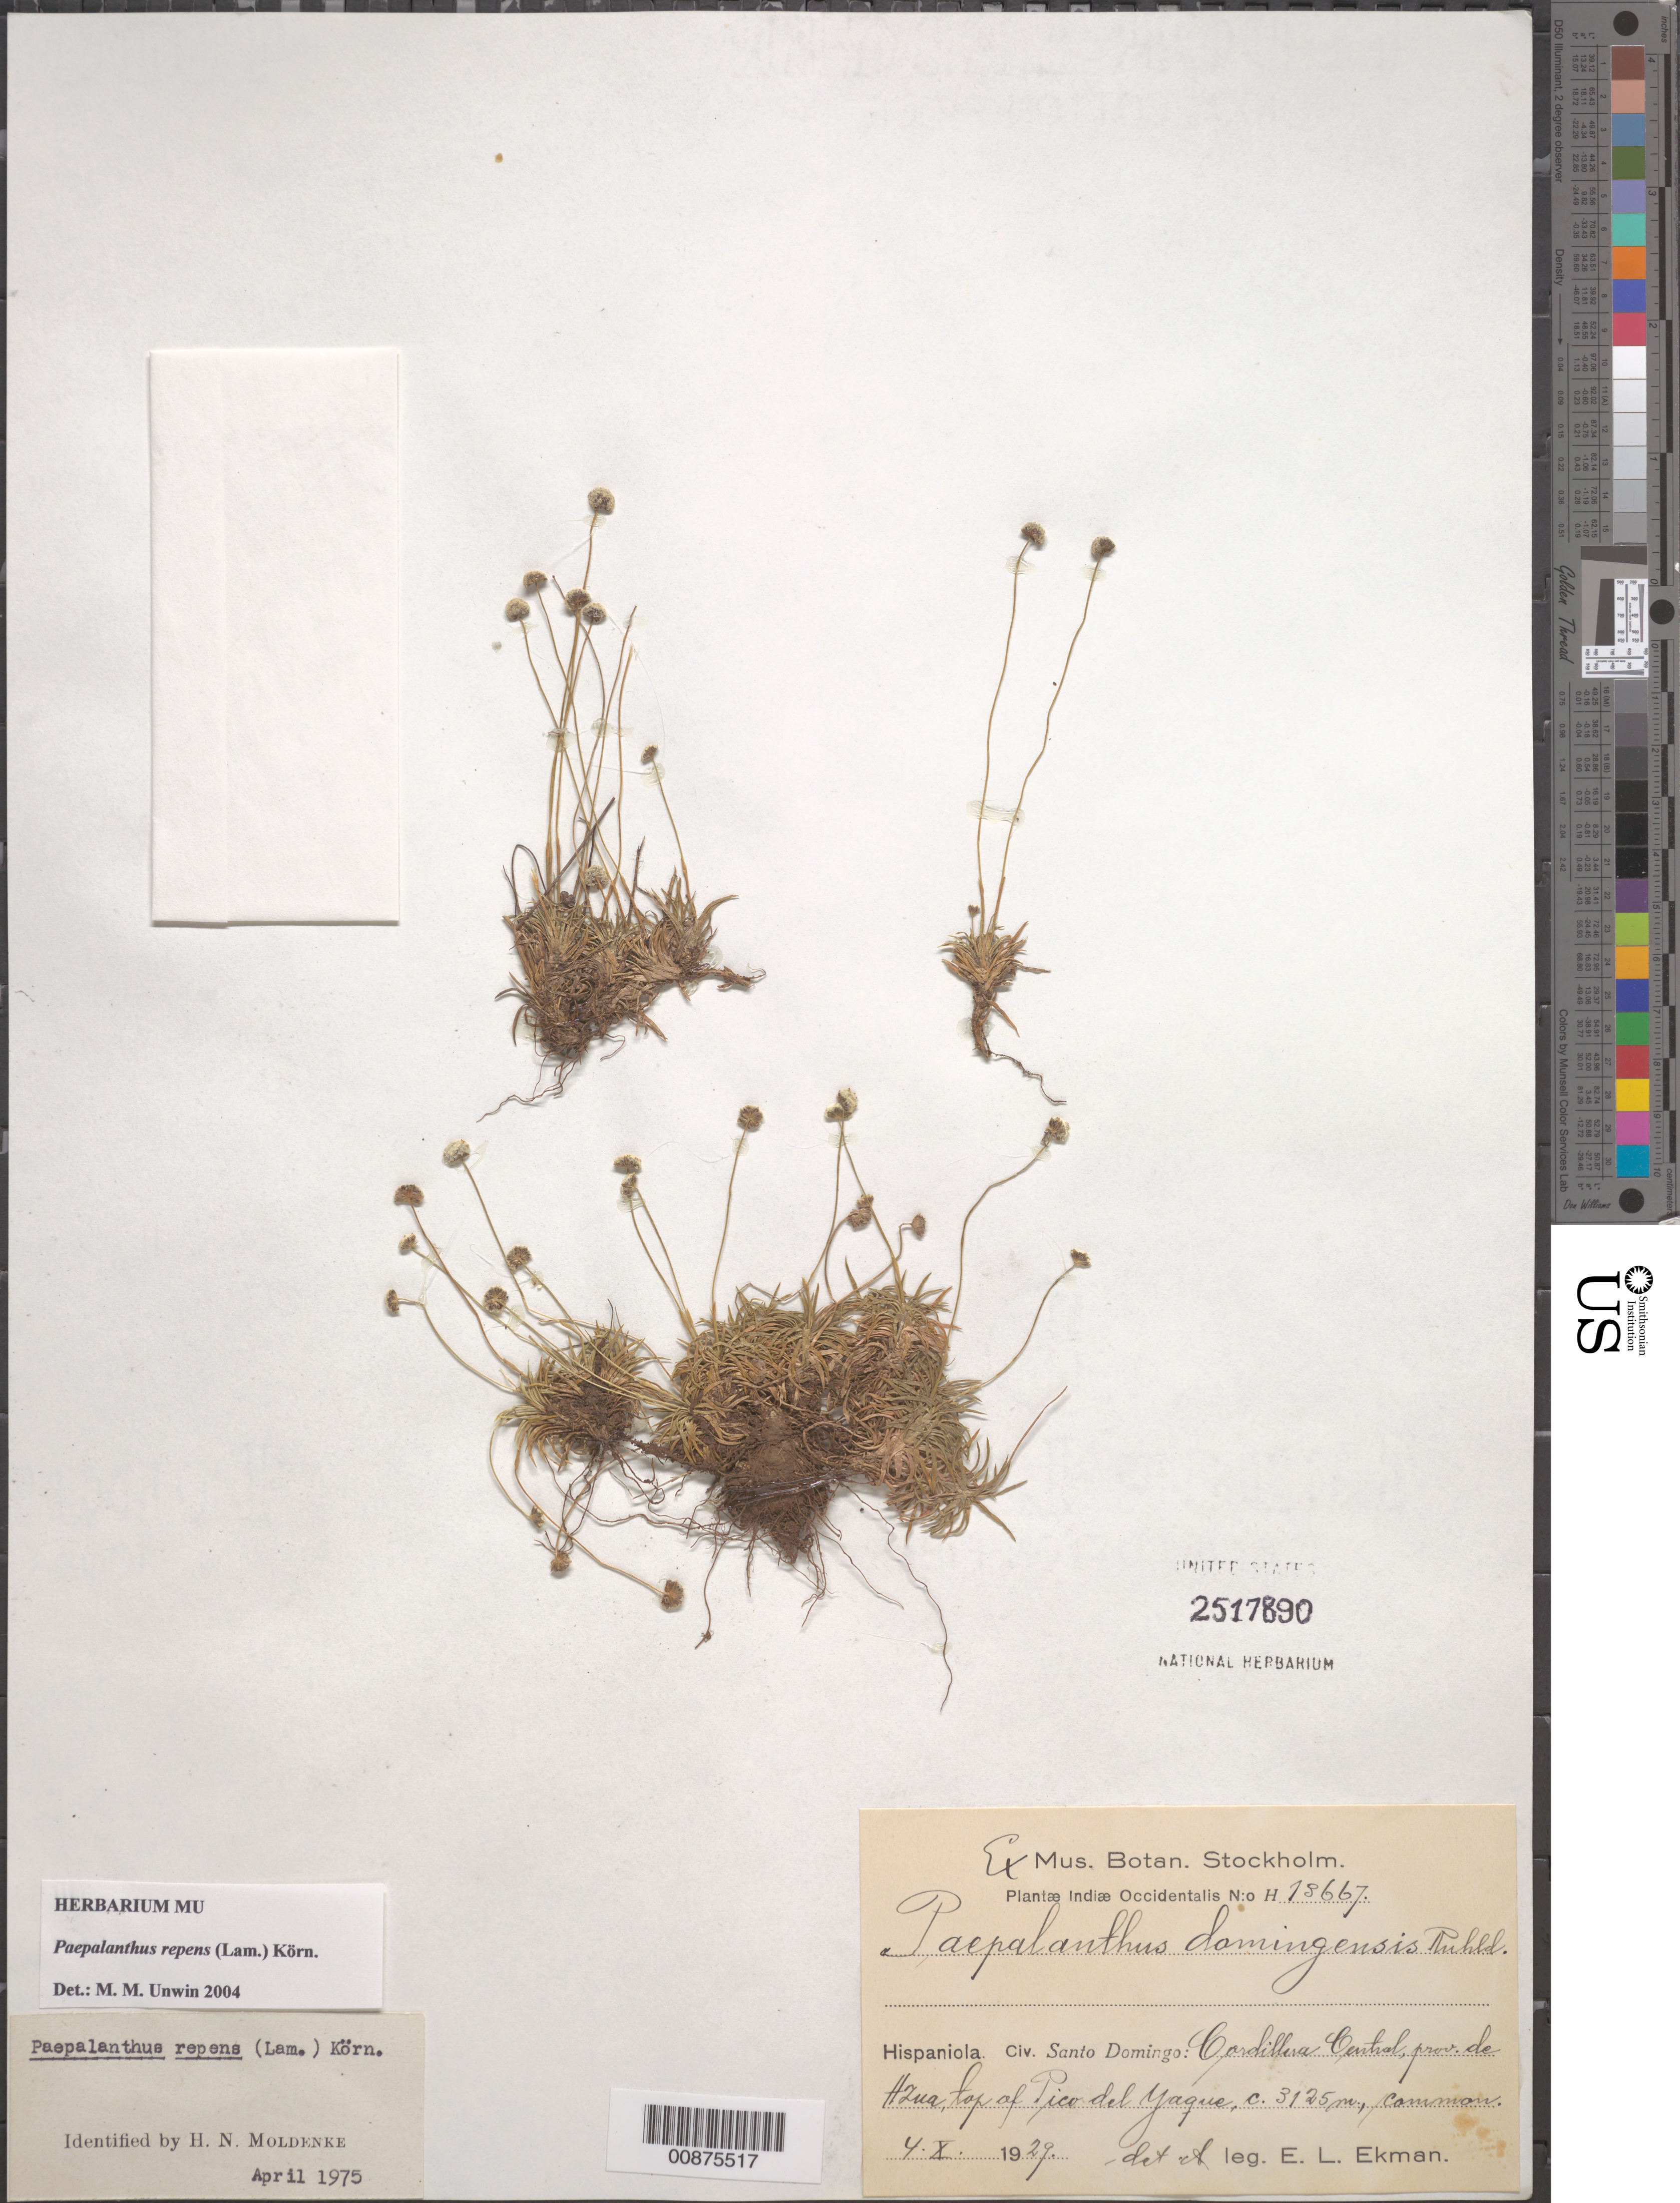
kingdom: Plantae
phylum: Tracheophyta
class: Liliopsida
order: Poales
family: Eriocaulaceae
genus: Paepalanthus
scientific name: Paepalanthus repens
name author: (Lam.) Körn.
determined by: Unwin, M. M.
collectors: E. L. Ekman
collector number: H 13667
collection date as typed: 04 Oct 1929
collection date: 1929-10-04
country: Dominican Republic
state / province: Azua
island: Hispaniola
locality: Cordillera Central, Pico del Yaque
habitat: Top of peak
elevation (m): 3125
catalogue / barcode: US 2517890